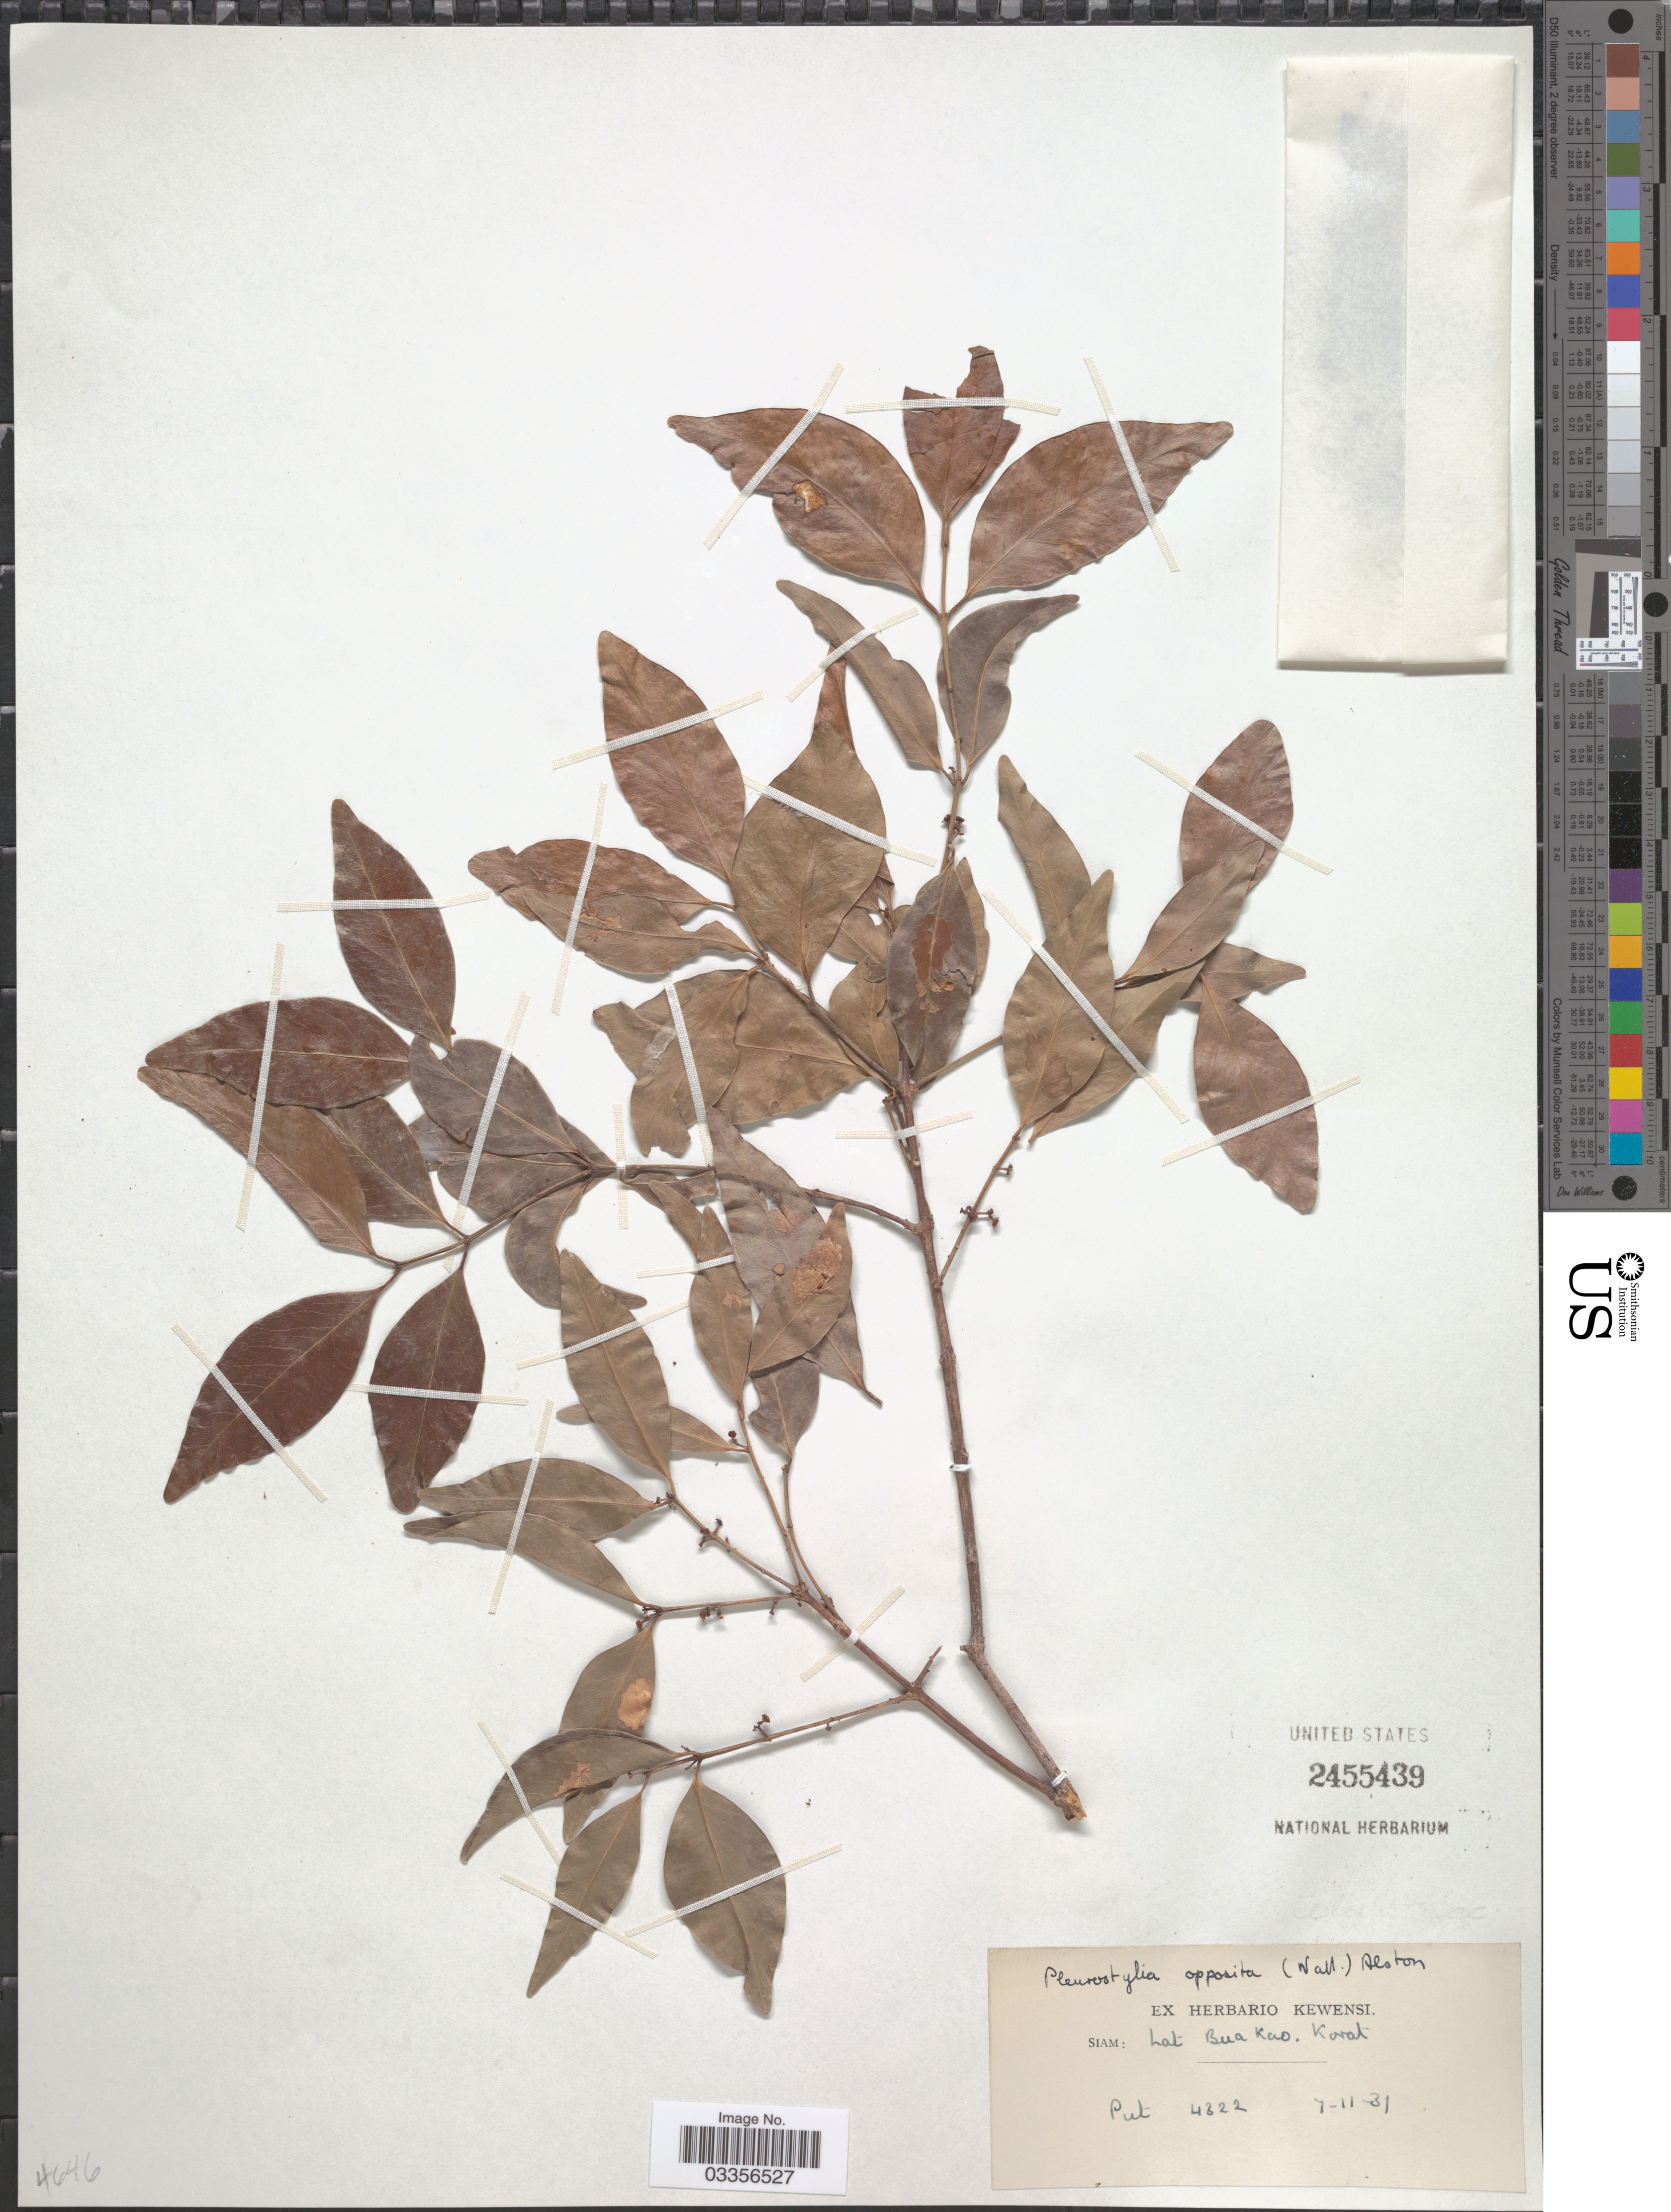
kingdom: Plantae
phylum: Tracheophyta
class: Magnoliopsida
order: Celastrales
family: Celastraceae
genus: Pleurostylia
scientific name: Pleurostylia opposita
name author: (Wall.) Alston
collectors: -. Put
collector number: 4322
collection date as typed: Transcribed d/m/y: 7/11/31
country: Thailand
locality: Siam: Lat Bua Kao, Kovrat.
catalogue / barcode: US 2455439